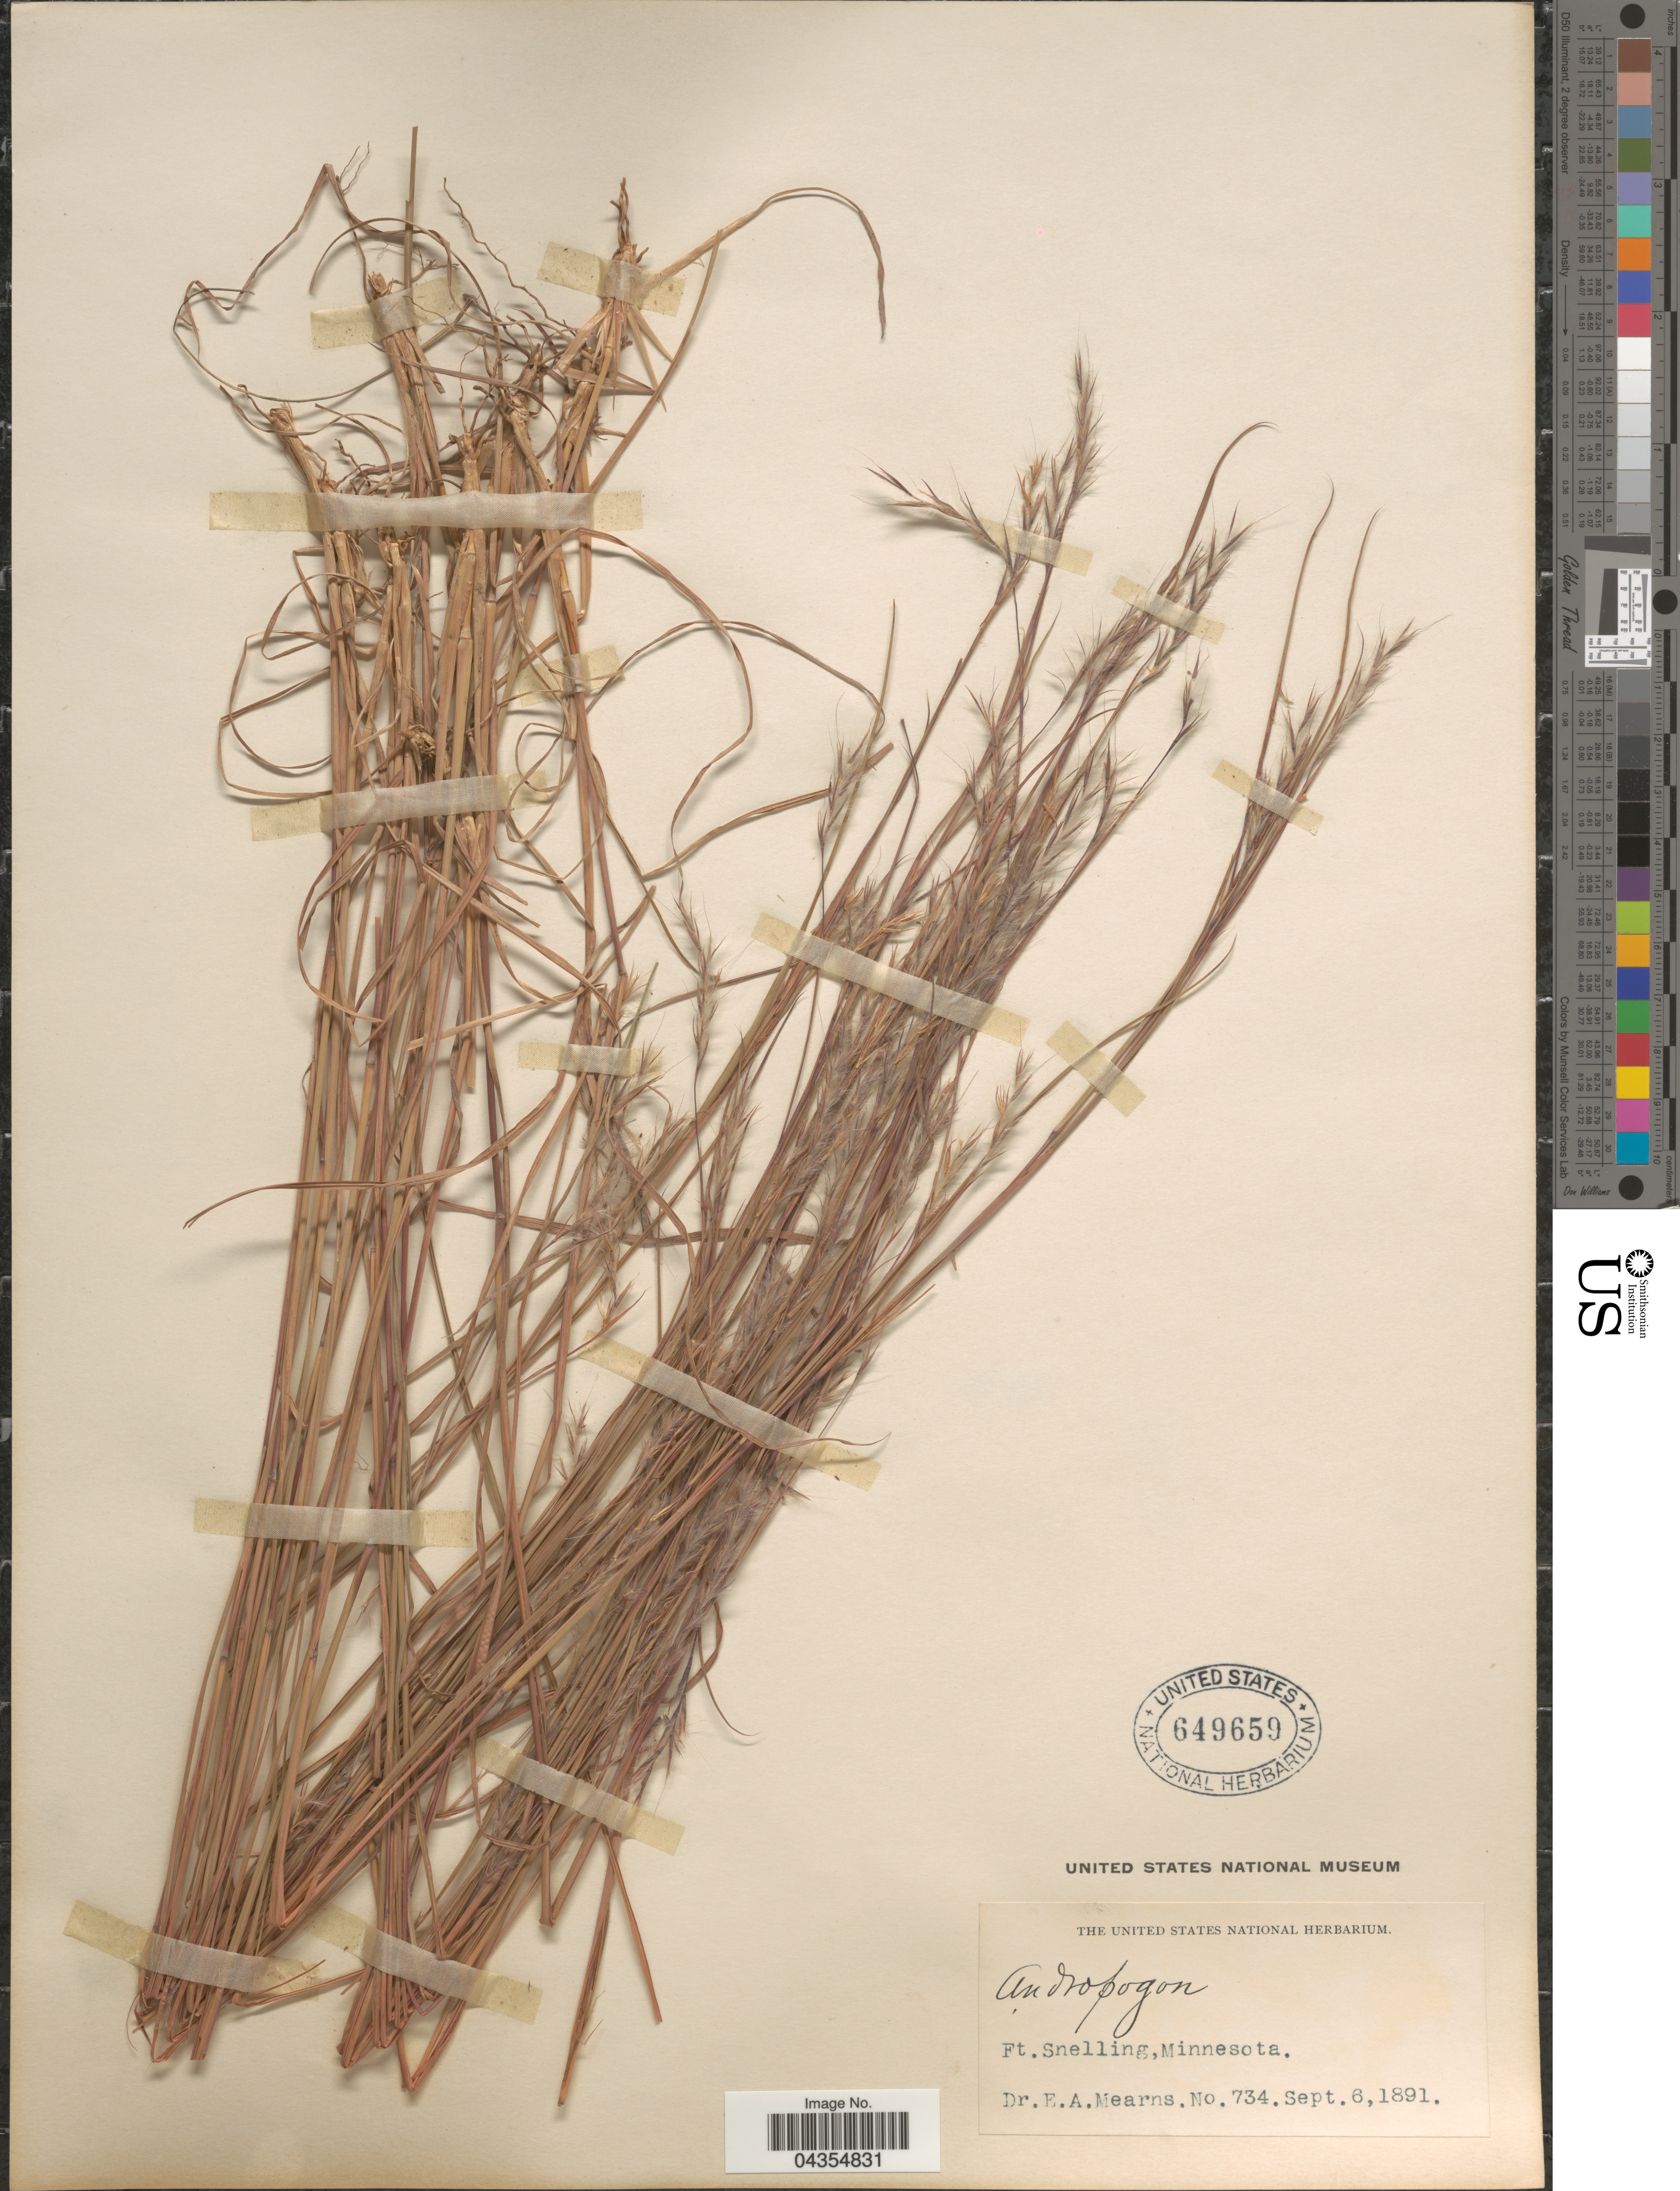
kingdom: Plantae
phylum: Tracheophyta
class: Liliopsida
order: Poales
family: Poaceae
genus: Schizachyrium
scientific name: Schizachyrium sanguineum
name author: (Retz.) Alston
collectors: E. A. Mearns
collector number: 734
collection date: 1891-09-06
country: United States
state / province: Minnesota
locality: Ft. Snelling.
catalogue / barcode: US 649659